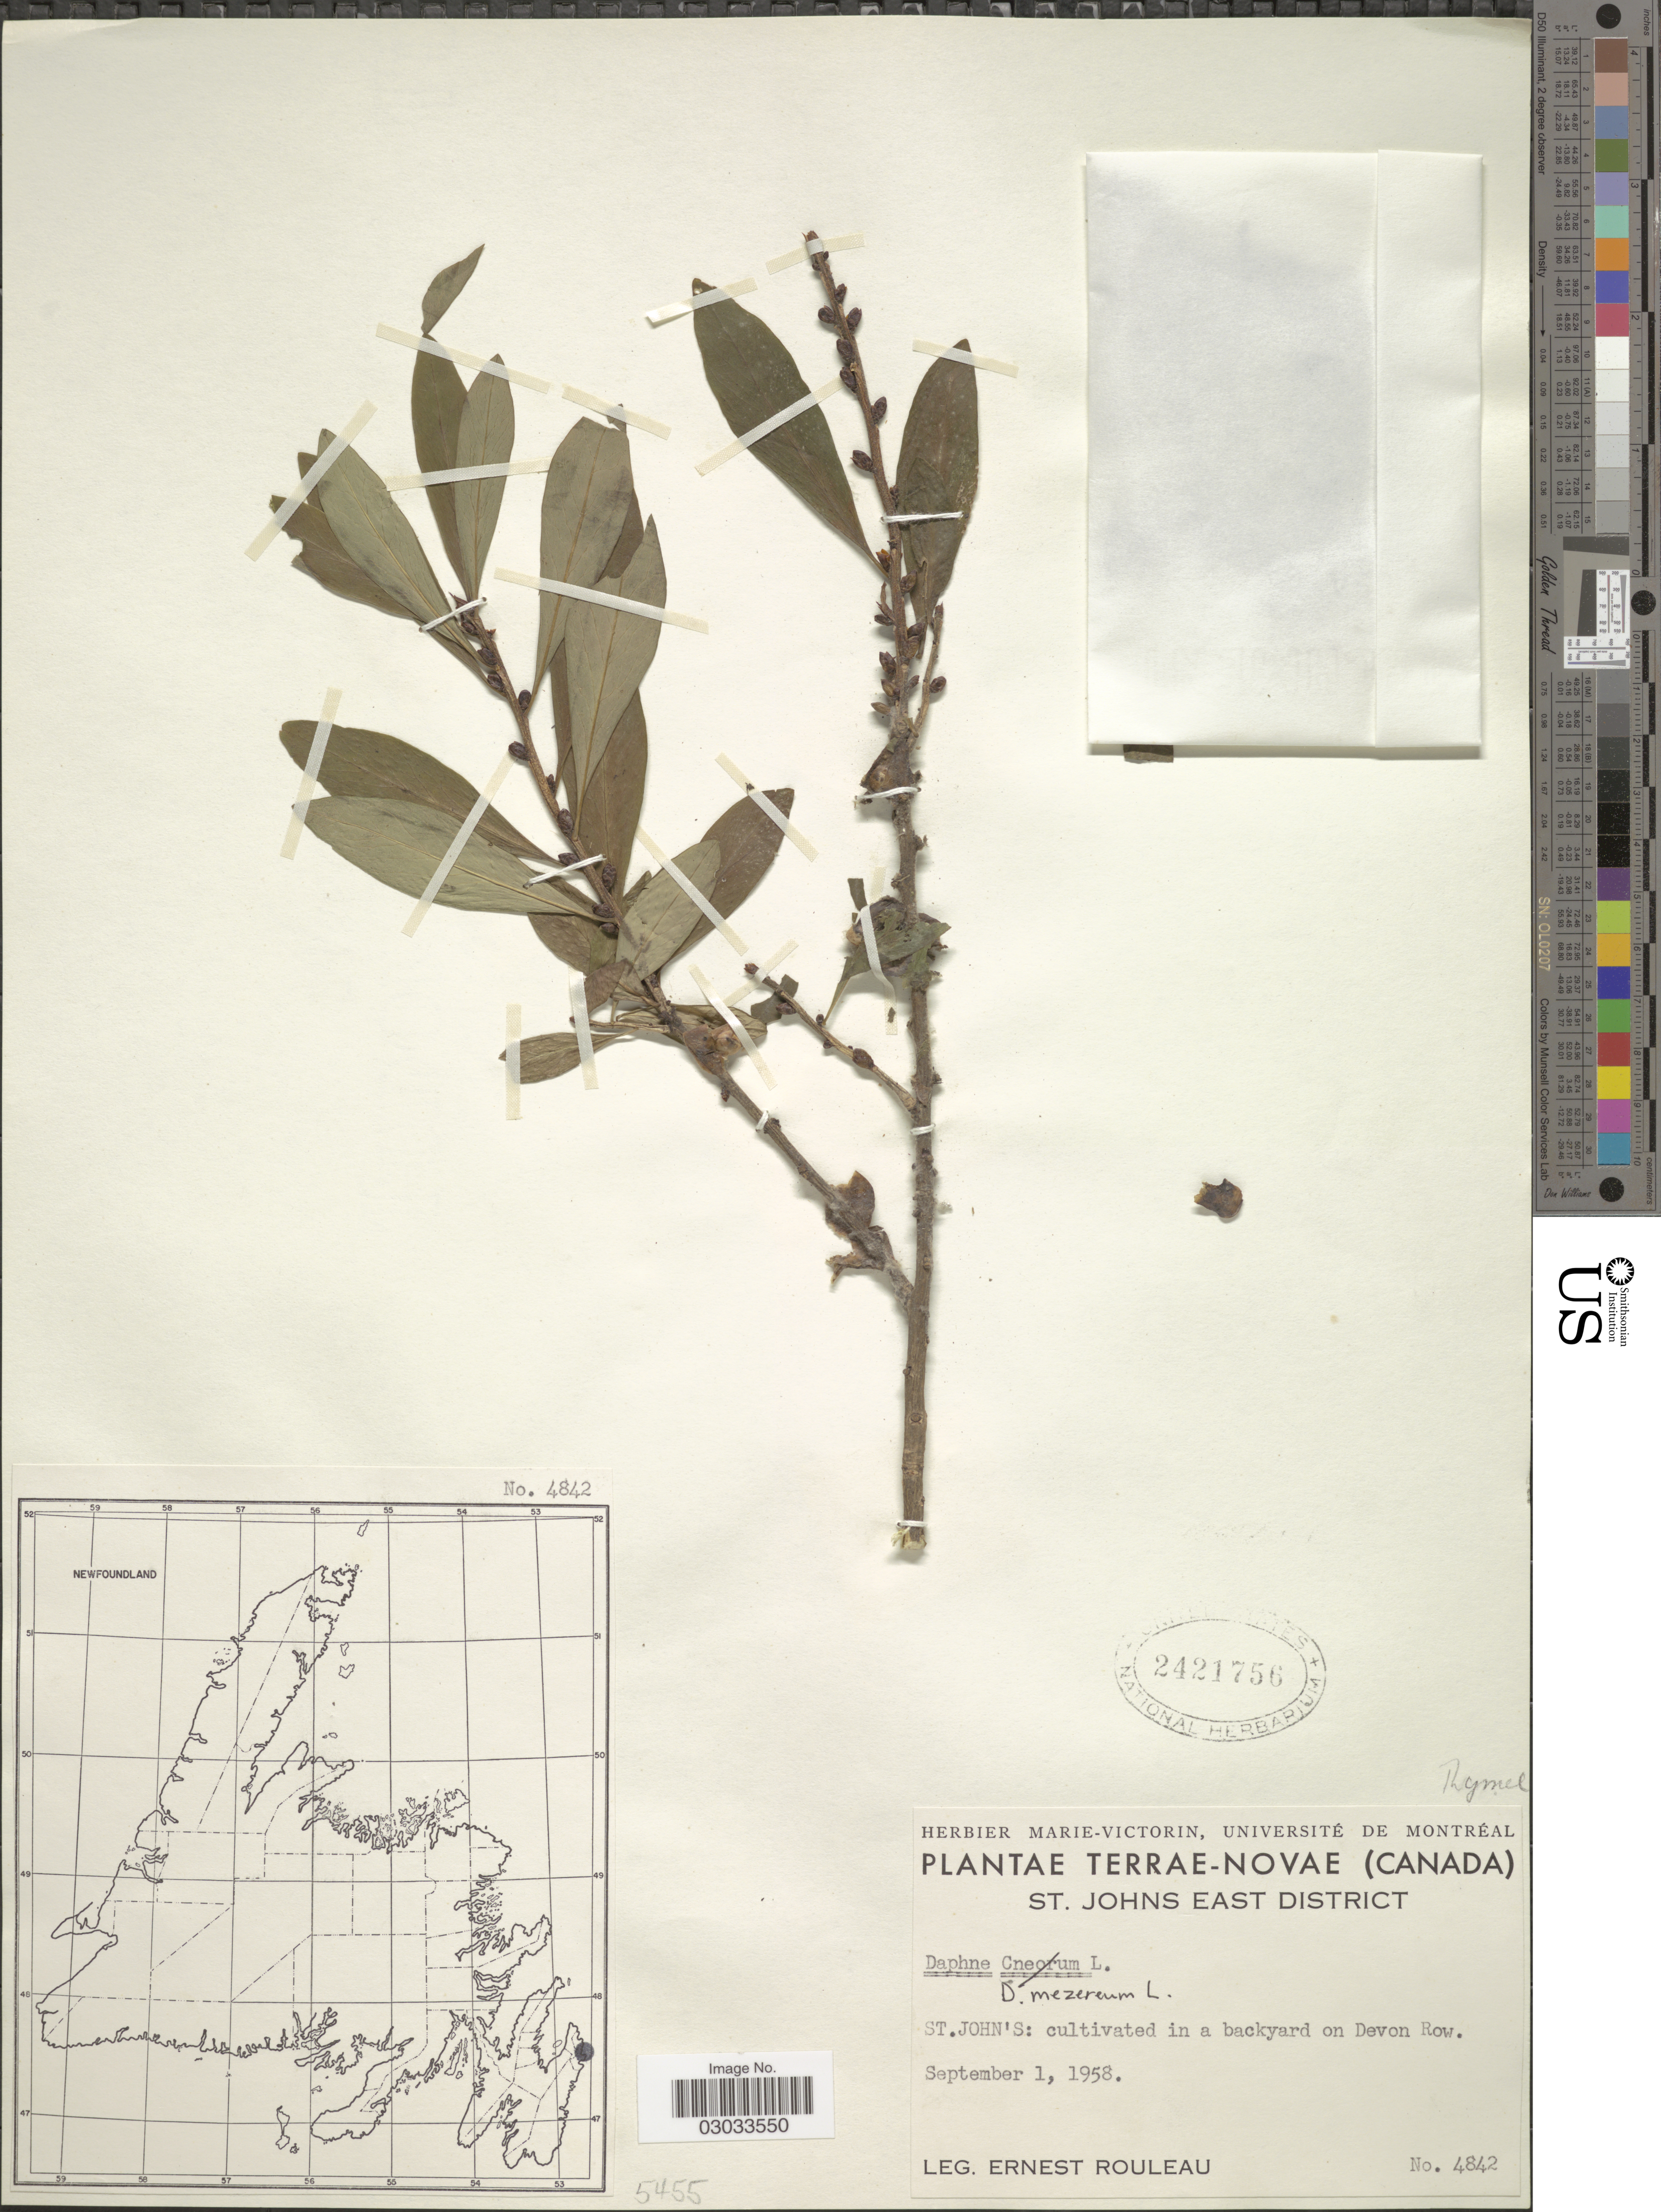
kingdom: Plantae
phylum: Tracheophyta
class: Magnoliopsida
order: Malvales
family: Thymelaeaceae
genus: Daphne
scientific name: Daphne mezereum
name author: L.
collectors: E. Rouleau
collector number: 4842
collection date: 1958-09-01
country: Canada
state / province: Newfoundland and Labrador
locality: Terrae-Novae. St. Johns East District. St. John's: cultivated in a backyard on Devon Row.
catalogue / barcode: US 2421756